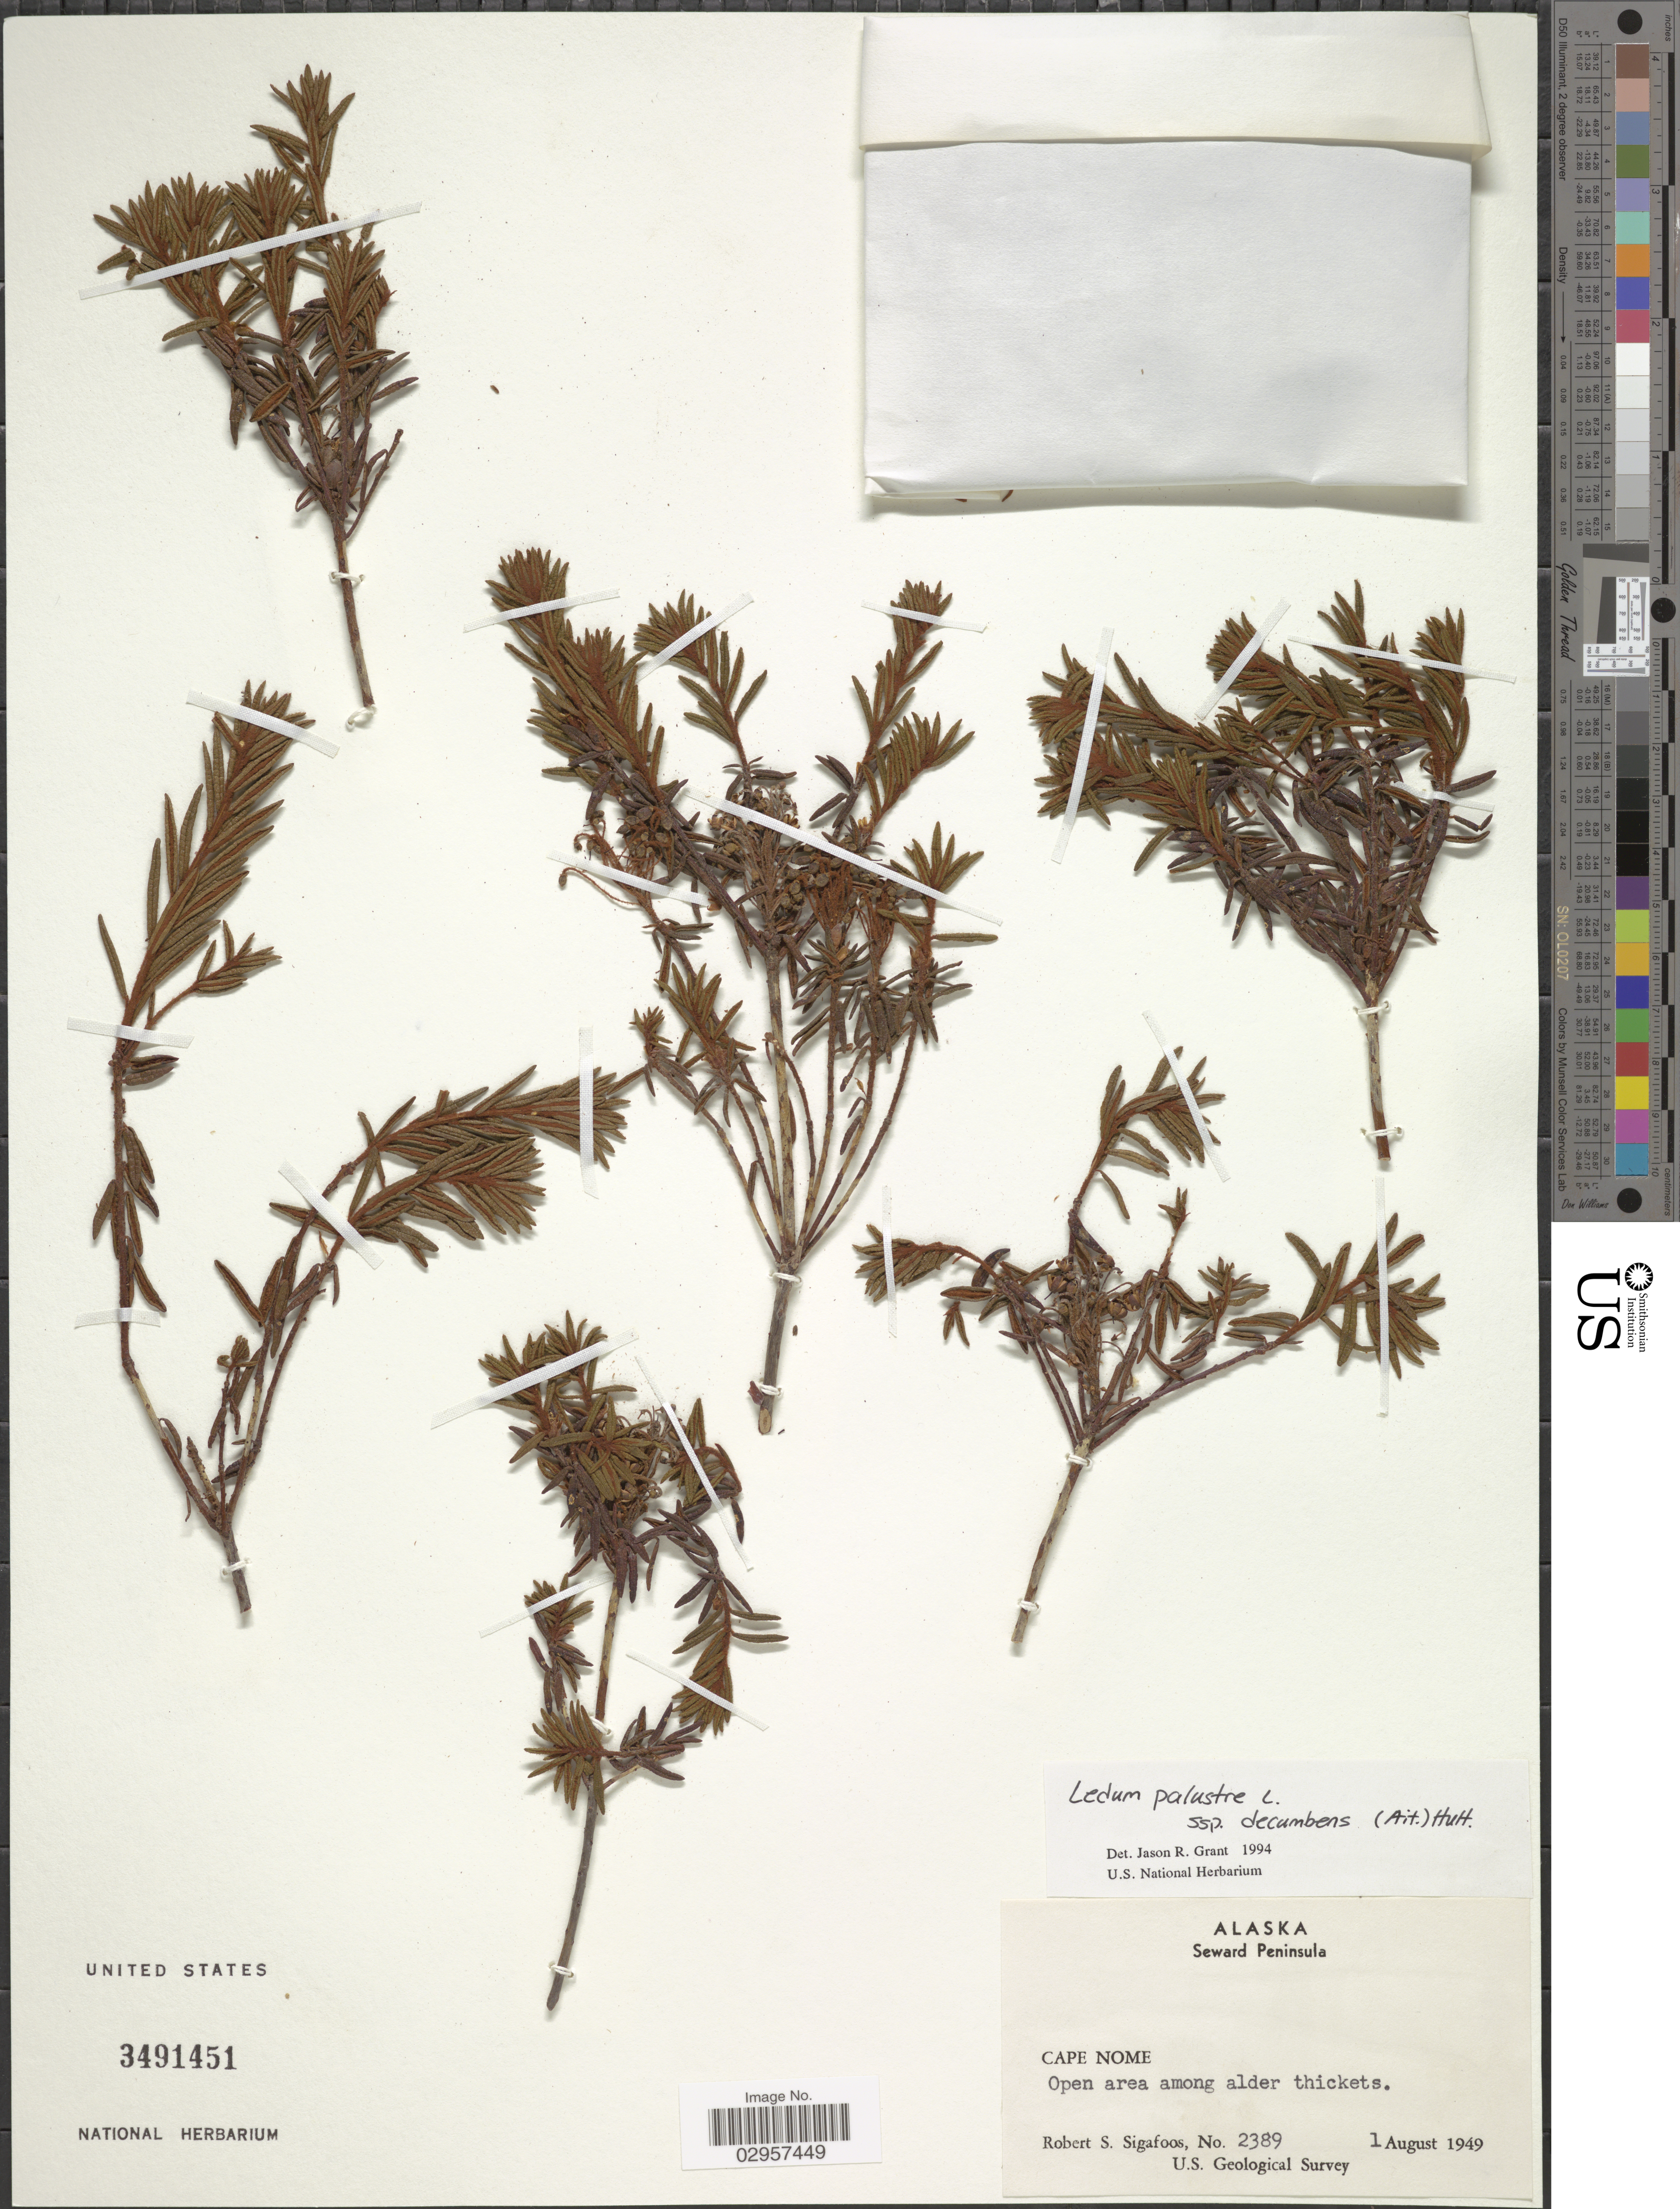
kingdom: Plantae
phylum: Tracheophyta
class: Magnoliopsida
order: Ericales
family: Ericaceae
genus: Ledum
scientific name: Ledum palustre subsp. decumbens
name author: (Aiton) Hultén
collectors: R. Sigafoos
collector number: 2389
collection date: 1949-08-01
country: United States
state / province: Alaska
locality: Seward Peninsula, Cape Nome, Open area among alder thickets.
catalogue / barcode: US 3491451